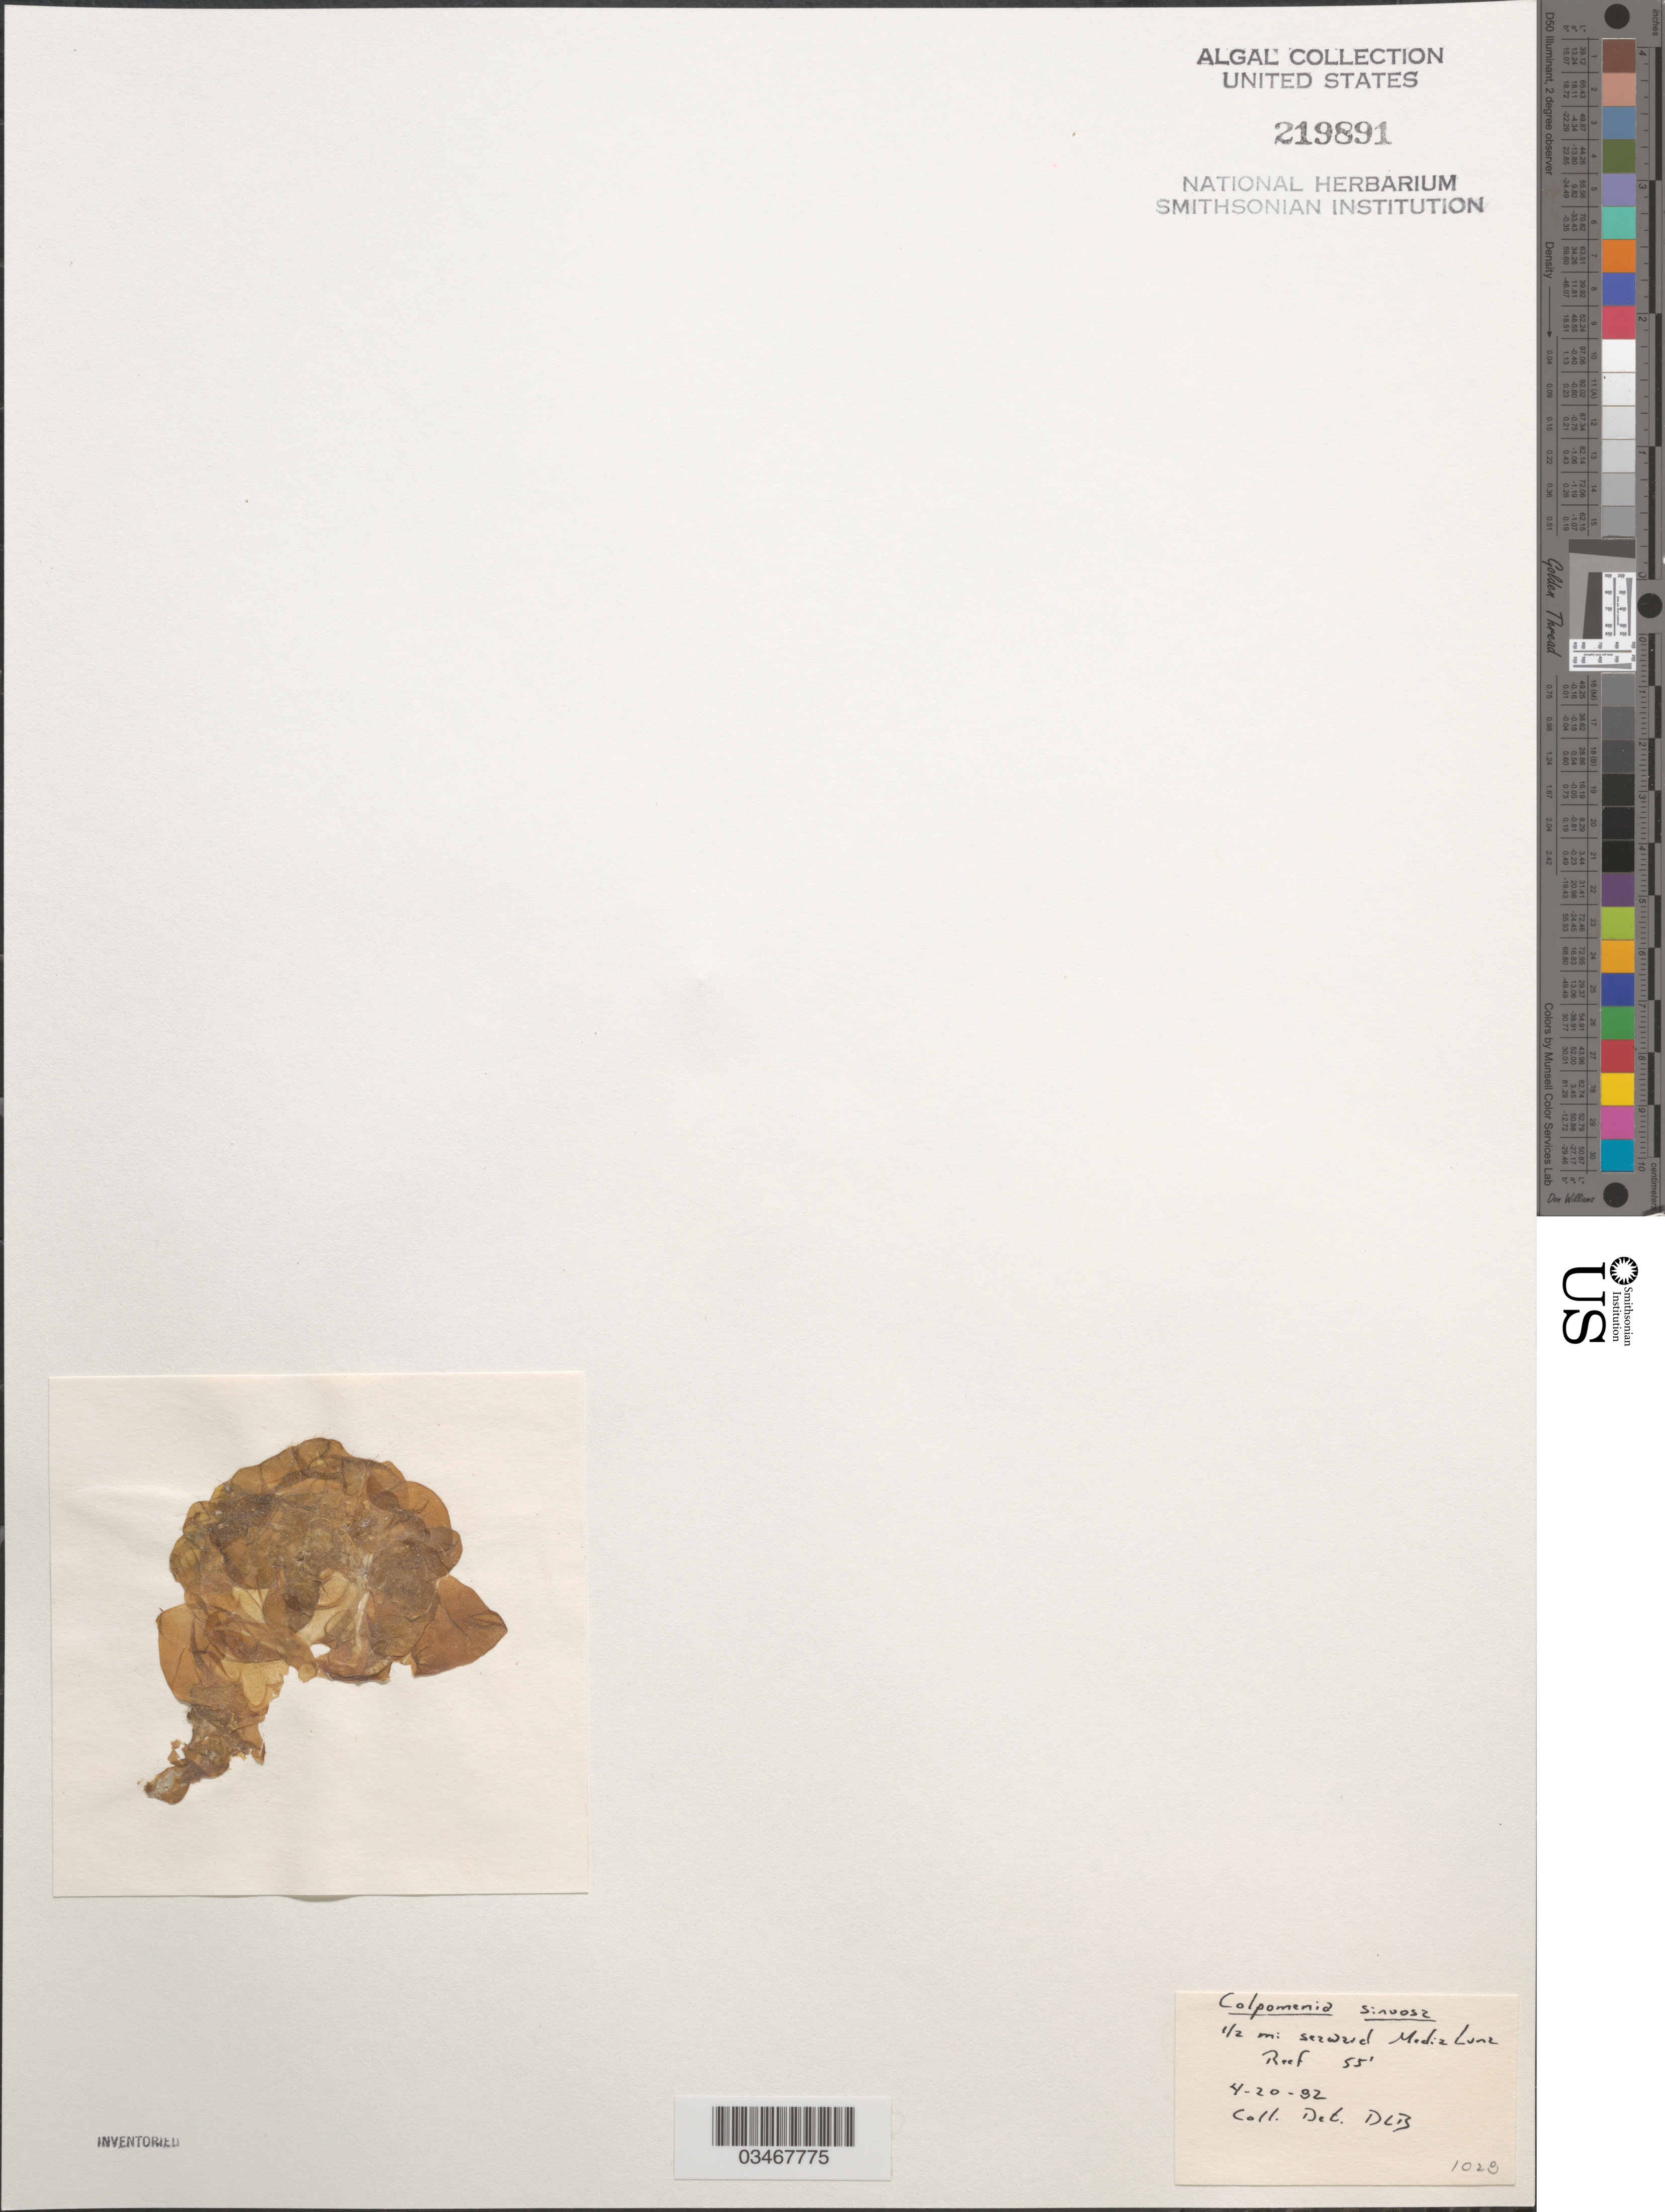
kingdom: Chromista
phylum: Ochrophyta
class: Phaeophyceae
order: Scytosiphonales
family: Scytosiphonaceae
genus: Colpomenia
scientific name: Colpomenia sinuosa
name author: (K. Mert. ex Roth) Derbes & Solier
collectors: D.L. Ballantine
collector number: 1028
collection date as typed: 20 Apr 1982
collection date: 1982-04-20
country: Puerto Rico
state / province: Lajas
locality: Half a mile seaward Media Luna Reef.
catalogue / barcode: US 219891